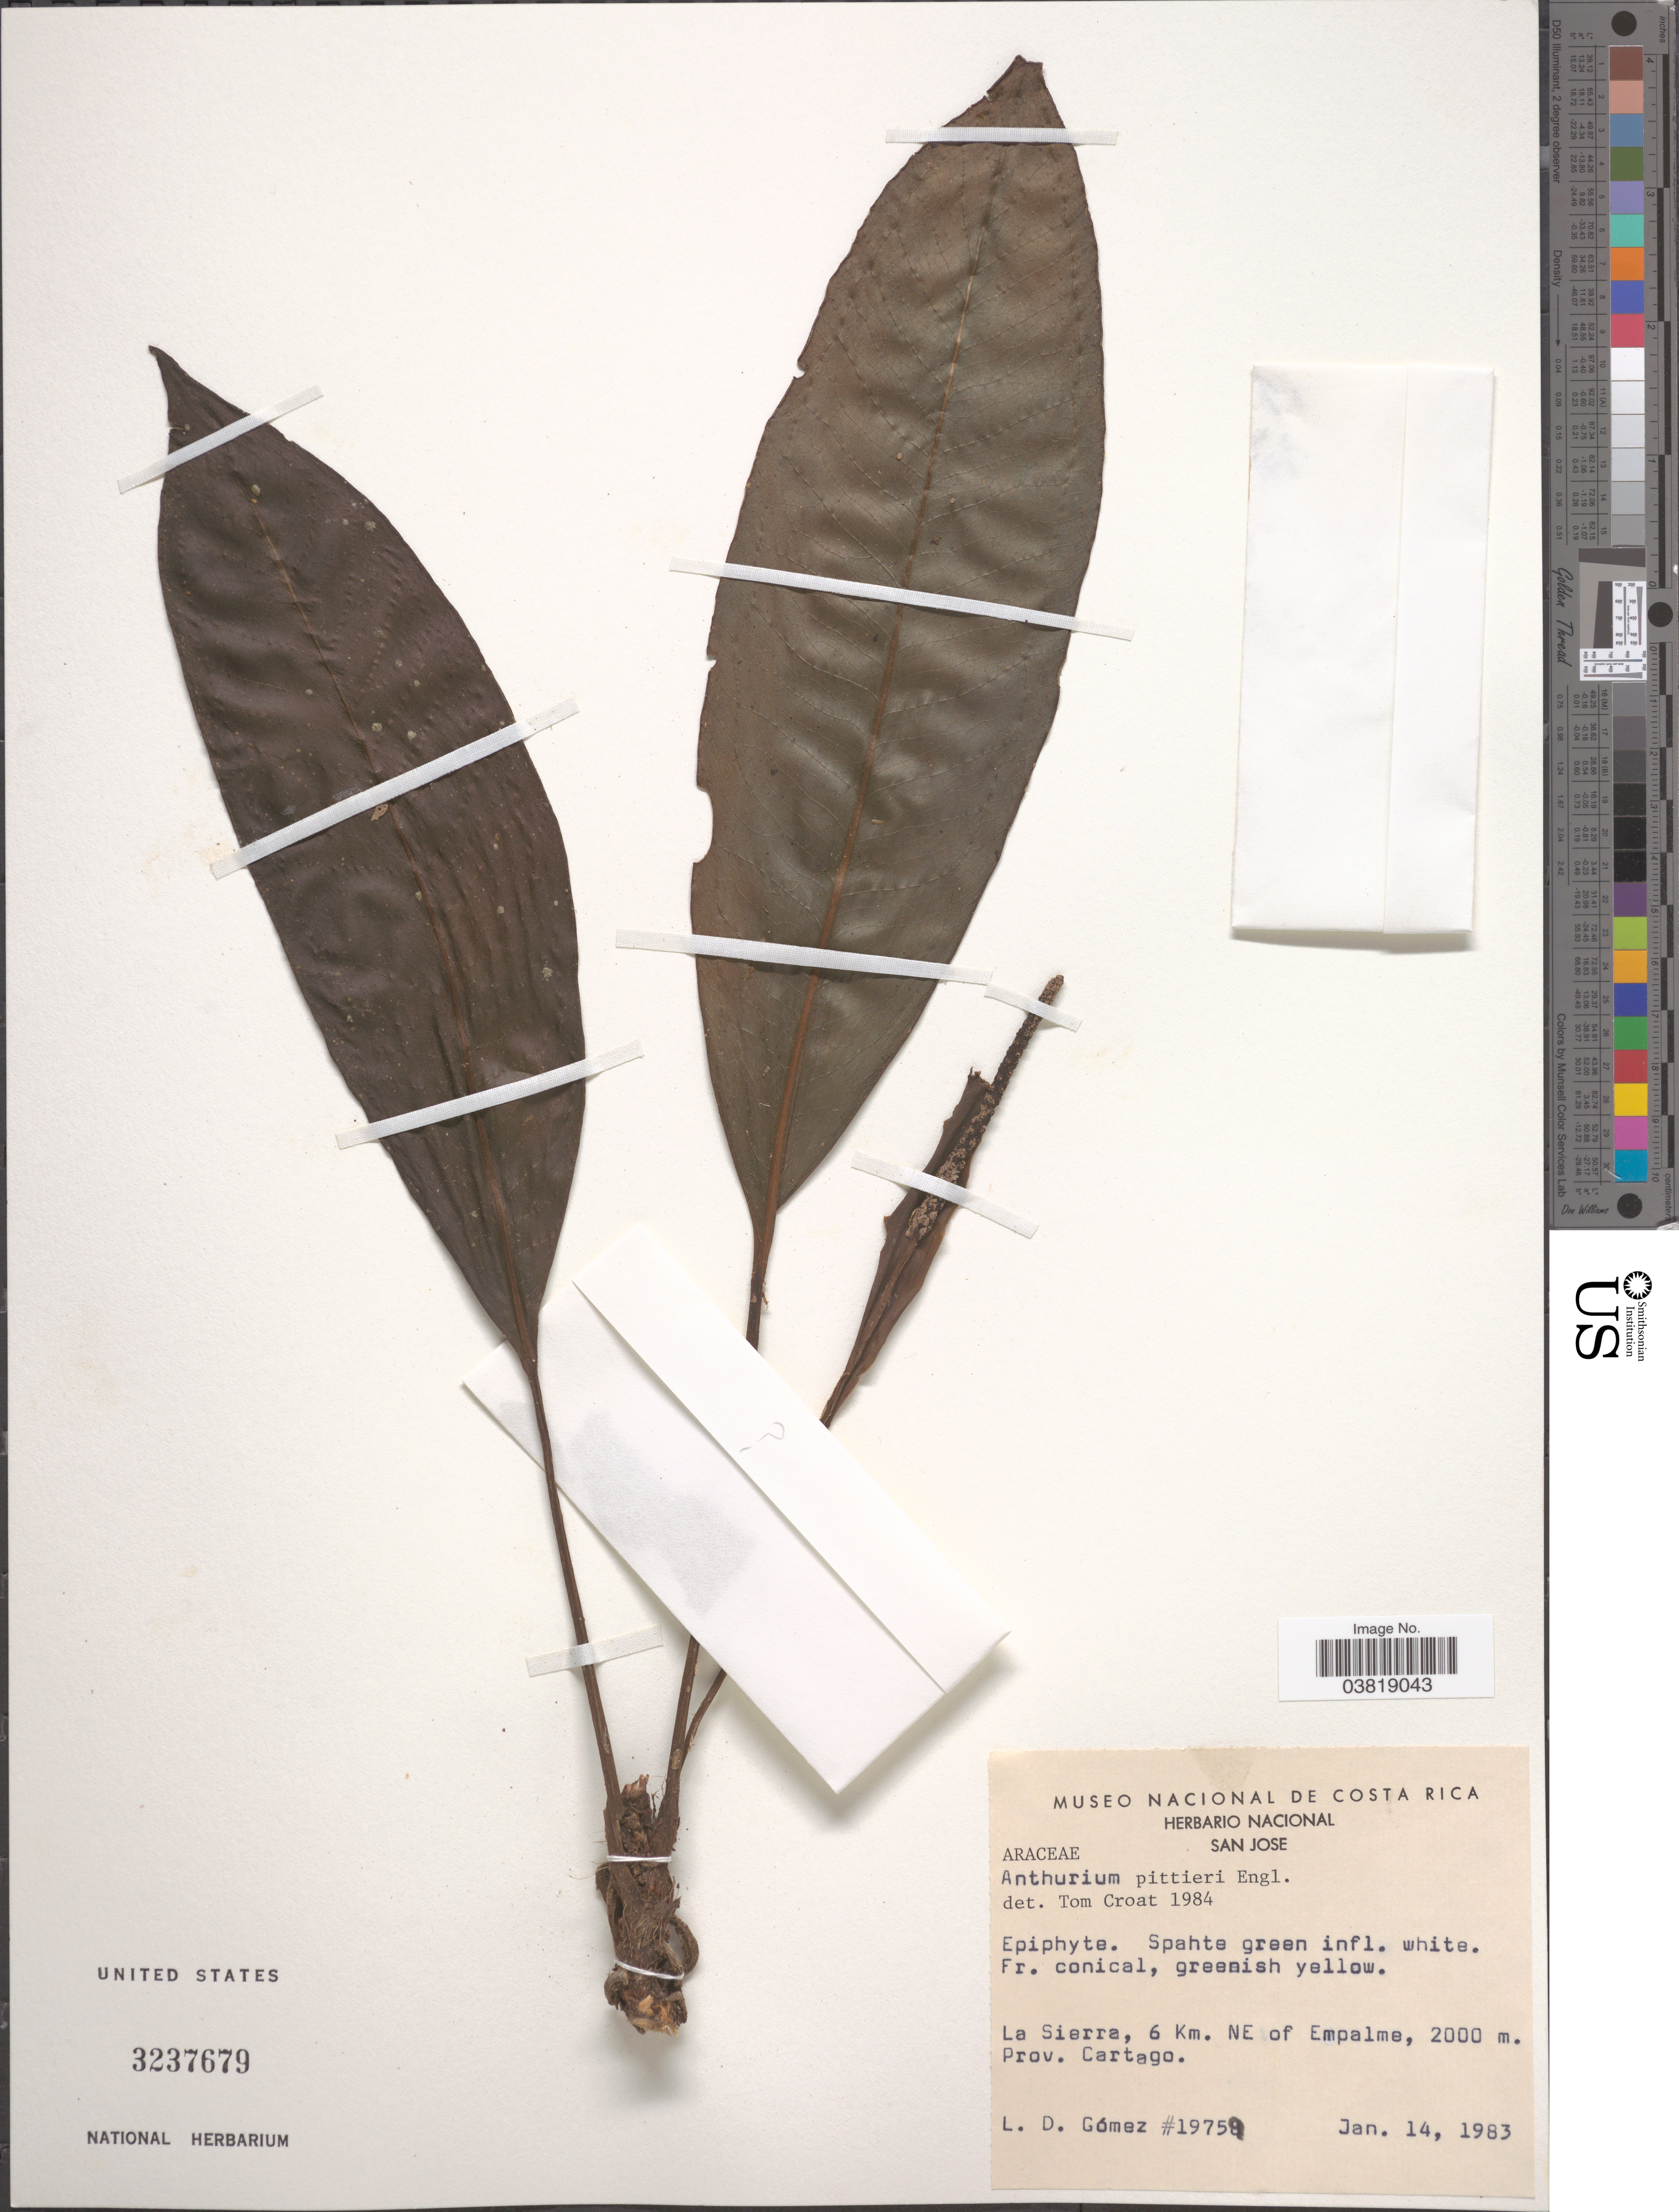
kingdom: Plantae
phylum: Tracheophyta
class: Liliopsida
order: Alismatales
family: Araceae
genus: Anthurium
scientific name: Anthurium pittieri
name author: Engl.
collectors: L. D. Gómez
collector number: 19759*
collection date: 1983-01-14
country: Costa Rica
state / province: Cartago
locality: La Sierra, 6 Km. NE of Empalme.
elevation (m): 2000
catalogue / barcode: US 3237679